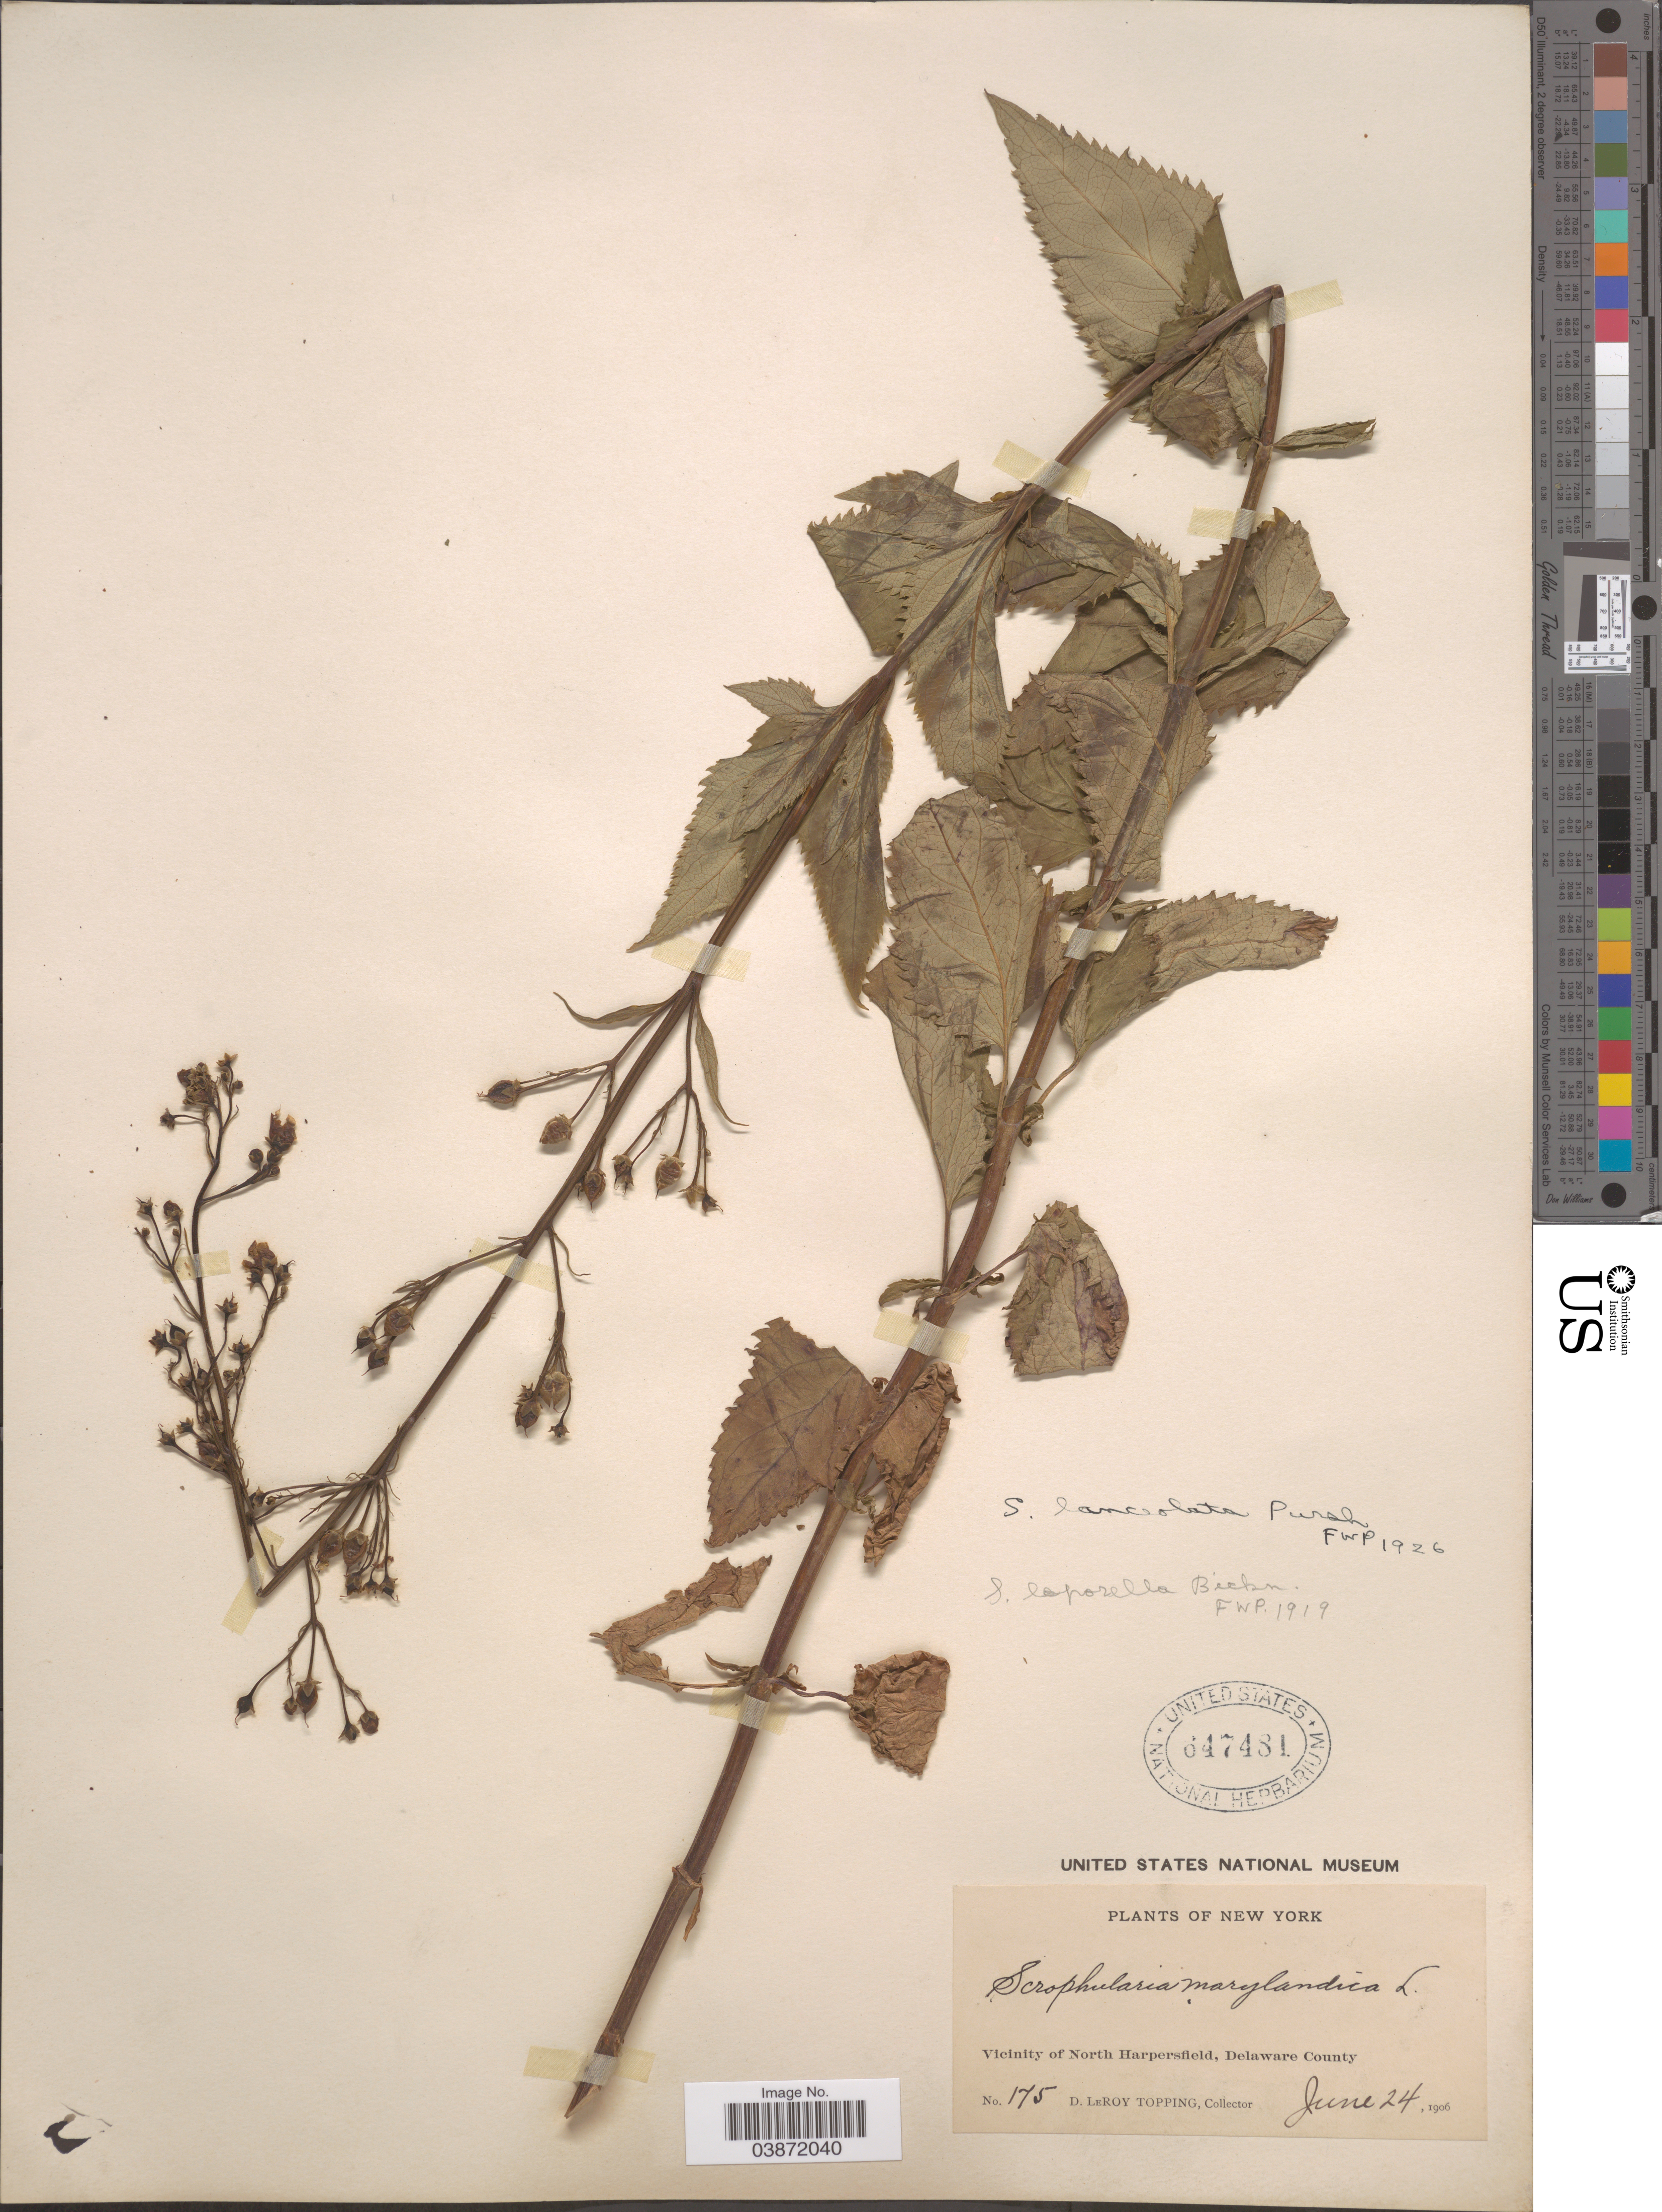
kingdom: Plantae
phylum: Tracheophyta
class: Magnoliopsida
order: Lamiales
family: Scrophulariaceae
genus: Scrophularia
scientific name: Scrophularia lanceolata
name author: Pursh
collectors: D. L. Topping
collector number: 175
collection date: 1906-06-24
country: United States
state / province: New York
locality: Vicinity of North Harpersfield, Delaware County.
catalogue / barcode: US 647481